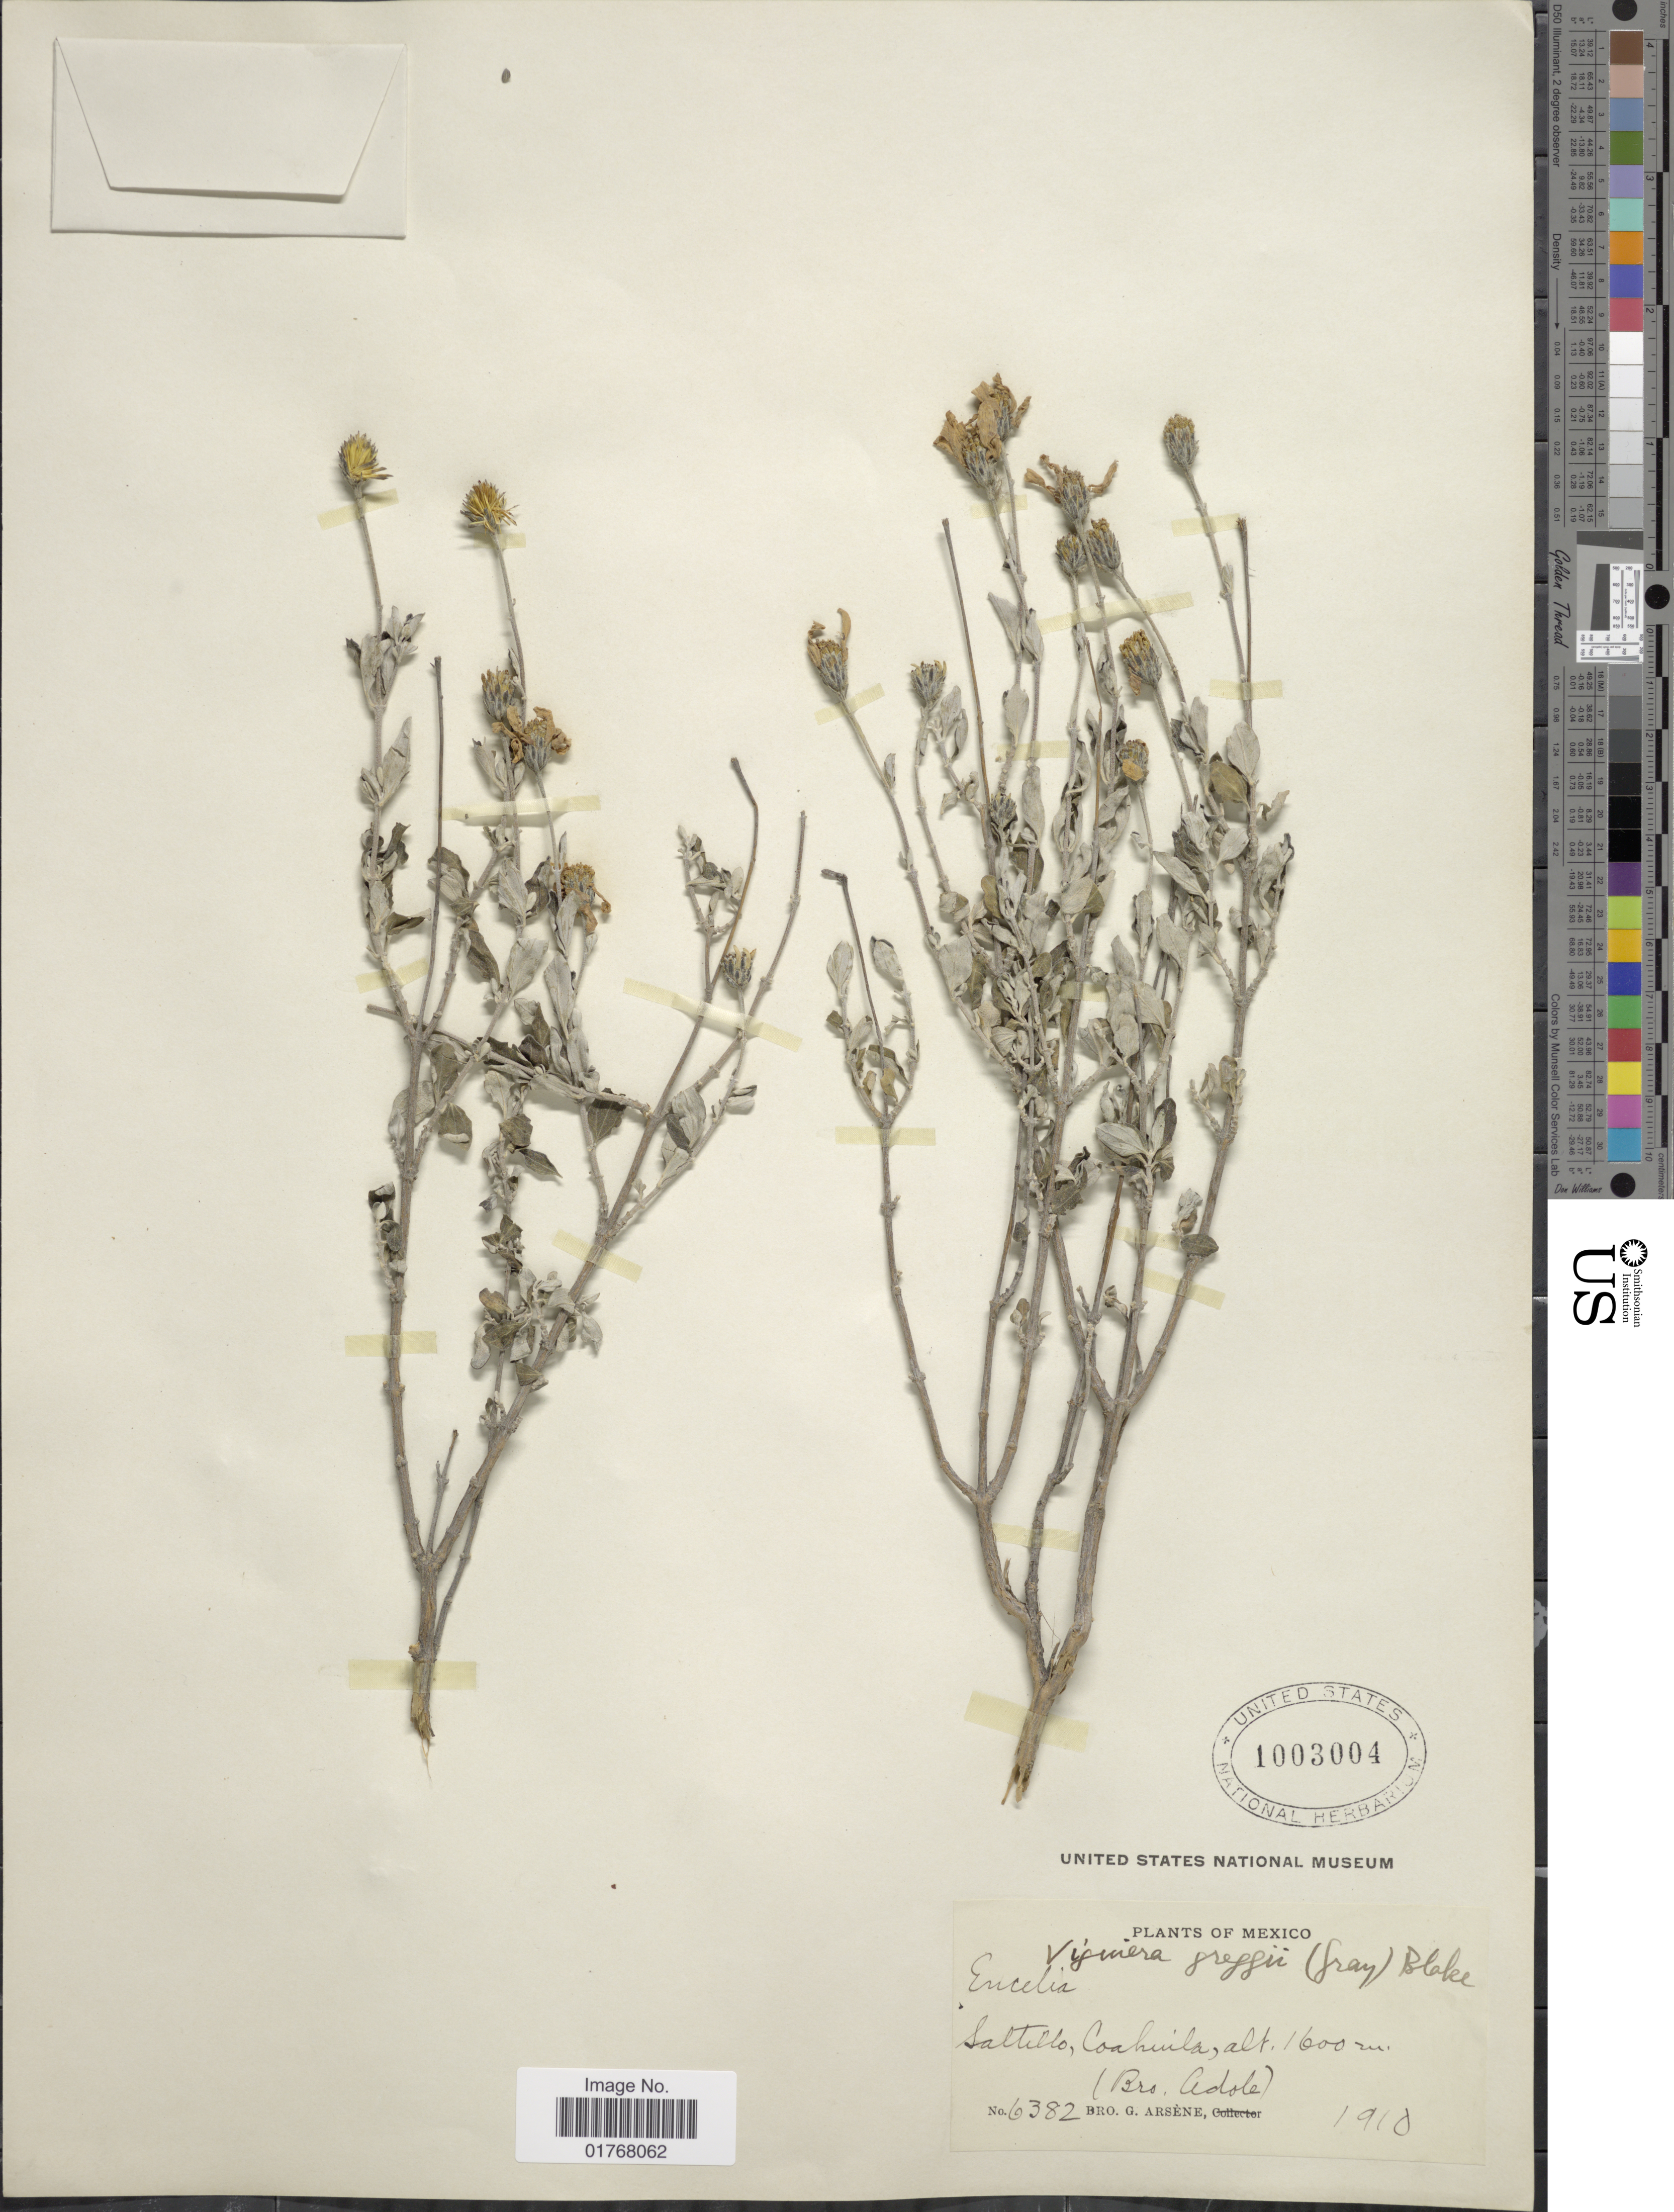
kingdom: Plantae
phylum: Tracheophyta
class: Magnoliopsida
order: Asterales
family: Asteraceae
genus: Viguiera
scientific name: Viguiera greggii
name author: (A. Gray) S.F. Blake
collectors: Bro. Adole & Bro. G. Arsène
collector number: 6382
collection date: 1910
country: Mexico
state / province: Coahuila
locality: Saltillo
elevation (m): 1600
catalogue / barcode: US 1003004